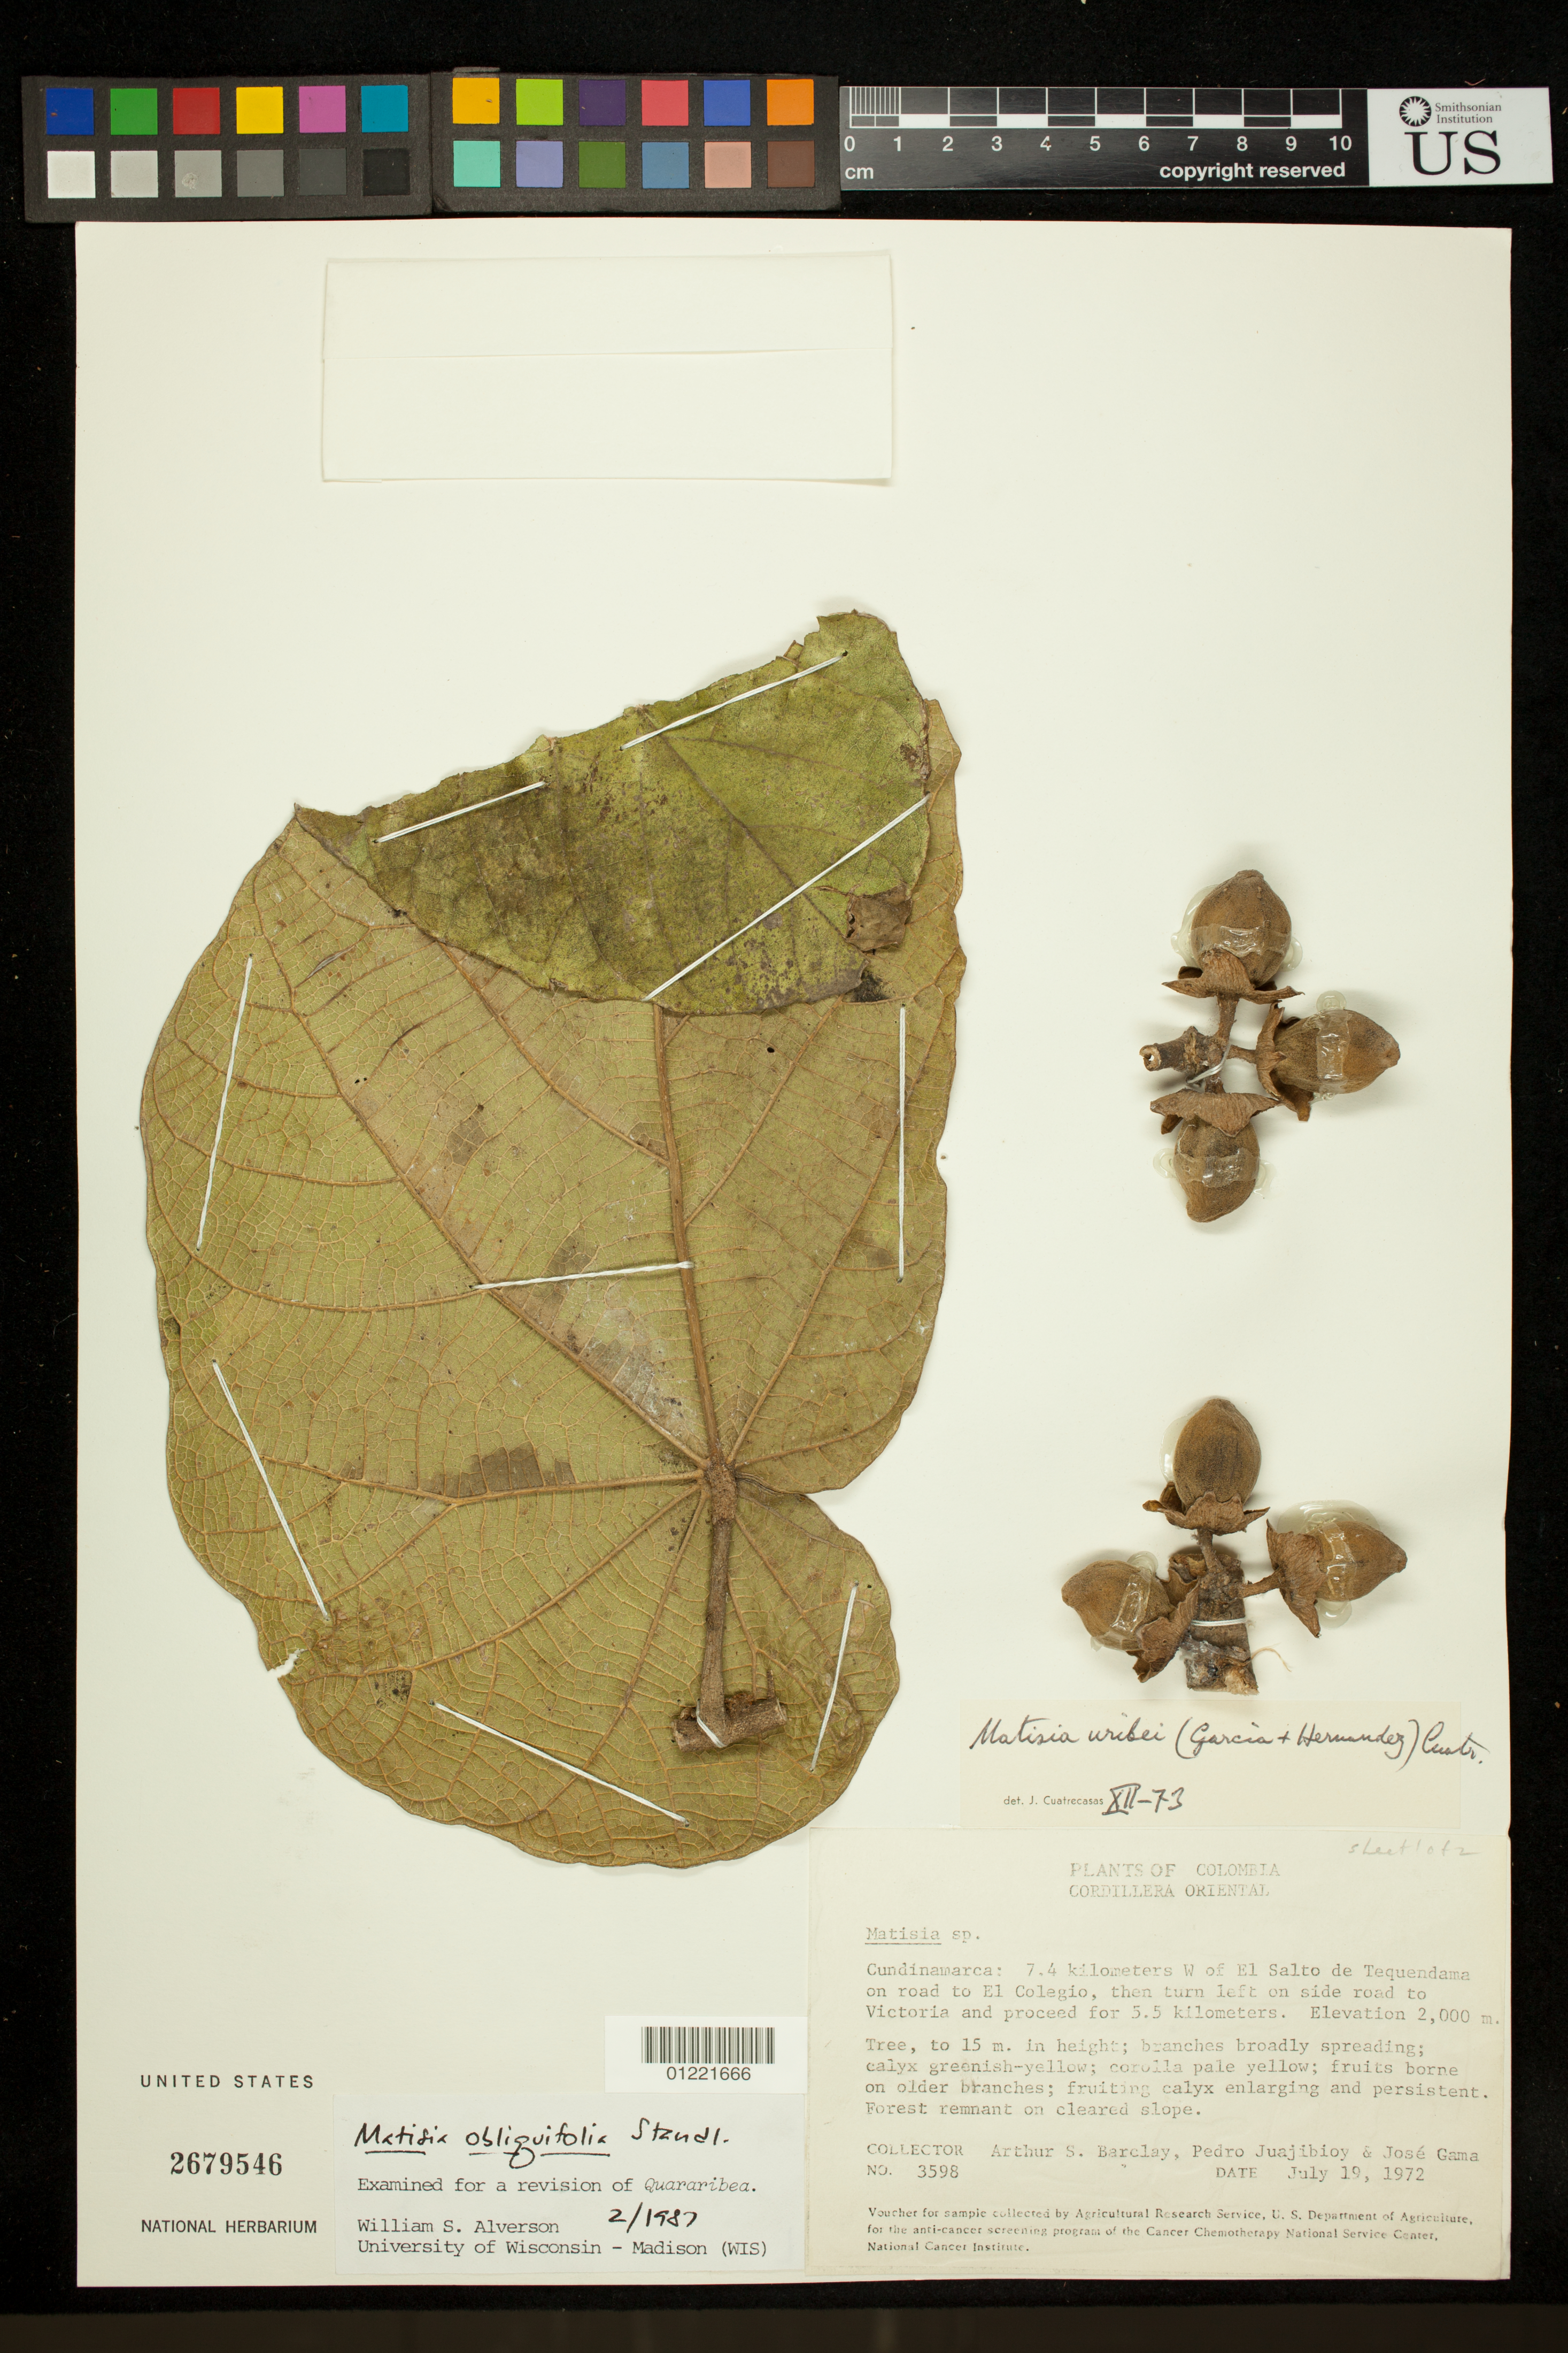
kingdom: Plantae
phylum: Tracheophyta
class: Magnoliopsida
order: Malvales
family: Malvaceae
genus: Matisia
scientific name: Matisia obliquifolia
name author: Standl.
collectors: A. S. Barclay, P. Juajibioy & J. Gama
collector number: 3598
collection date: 1972-07-19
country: Colombia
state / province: Cundinamarca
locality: Cordillera Oriental: 7.4 kilometers W of El Salto de Tequendama on road to El Colegio, then turn left on side road to Victoria and proceed for 5.5 kilometers.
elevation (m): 2000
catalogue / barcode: US 2679546